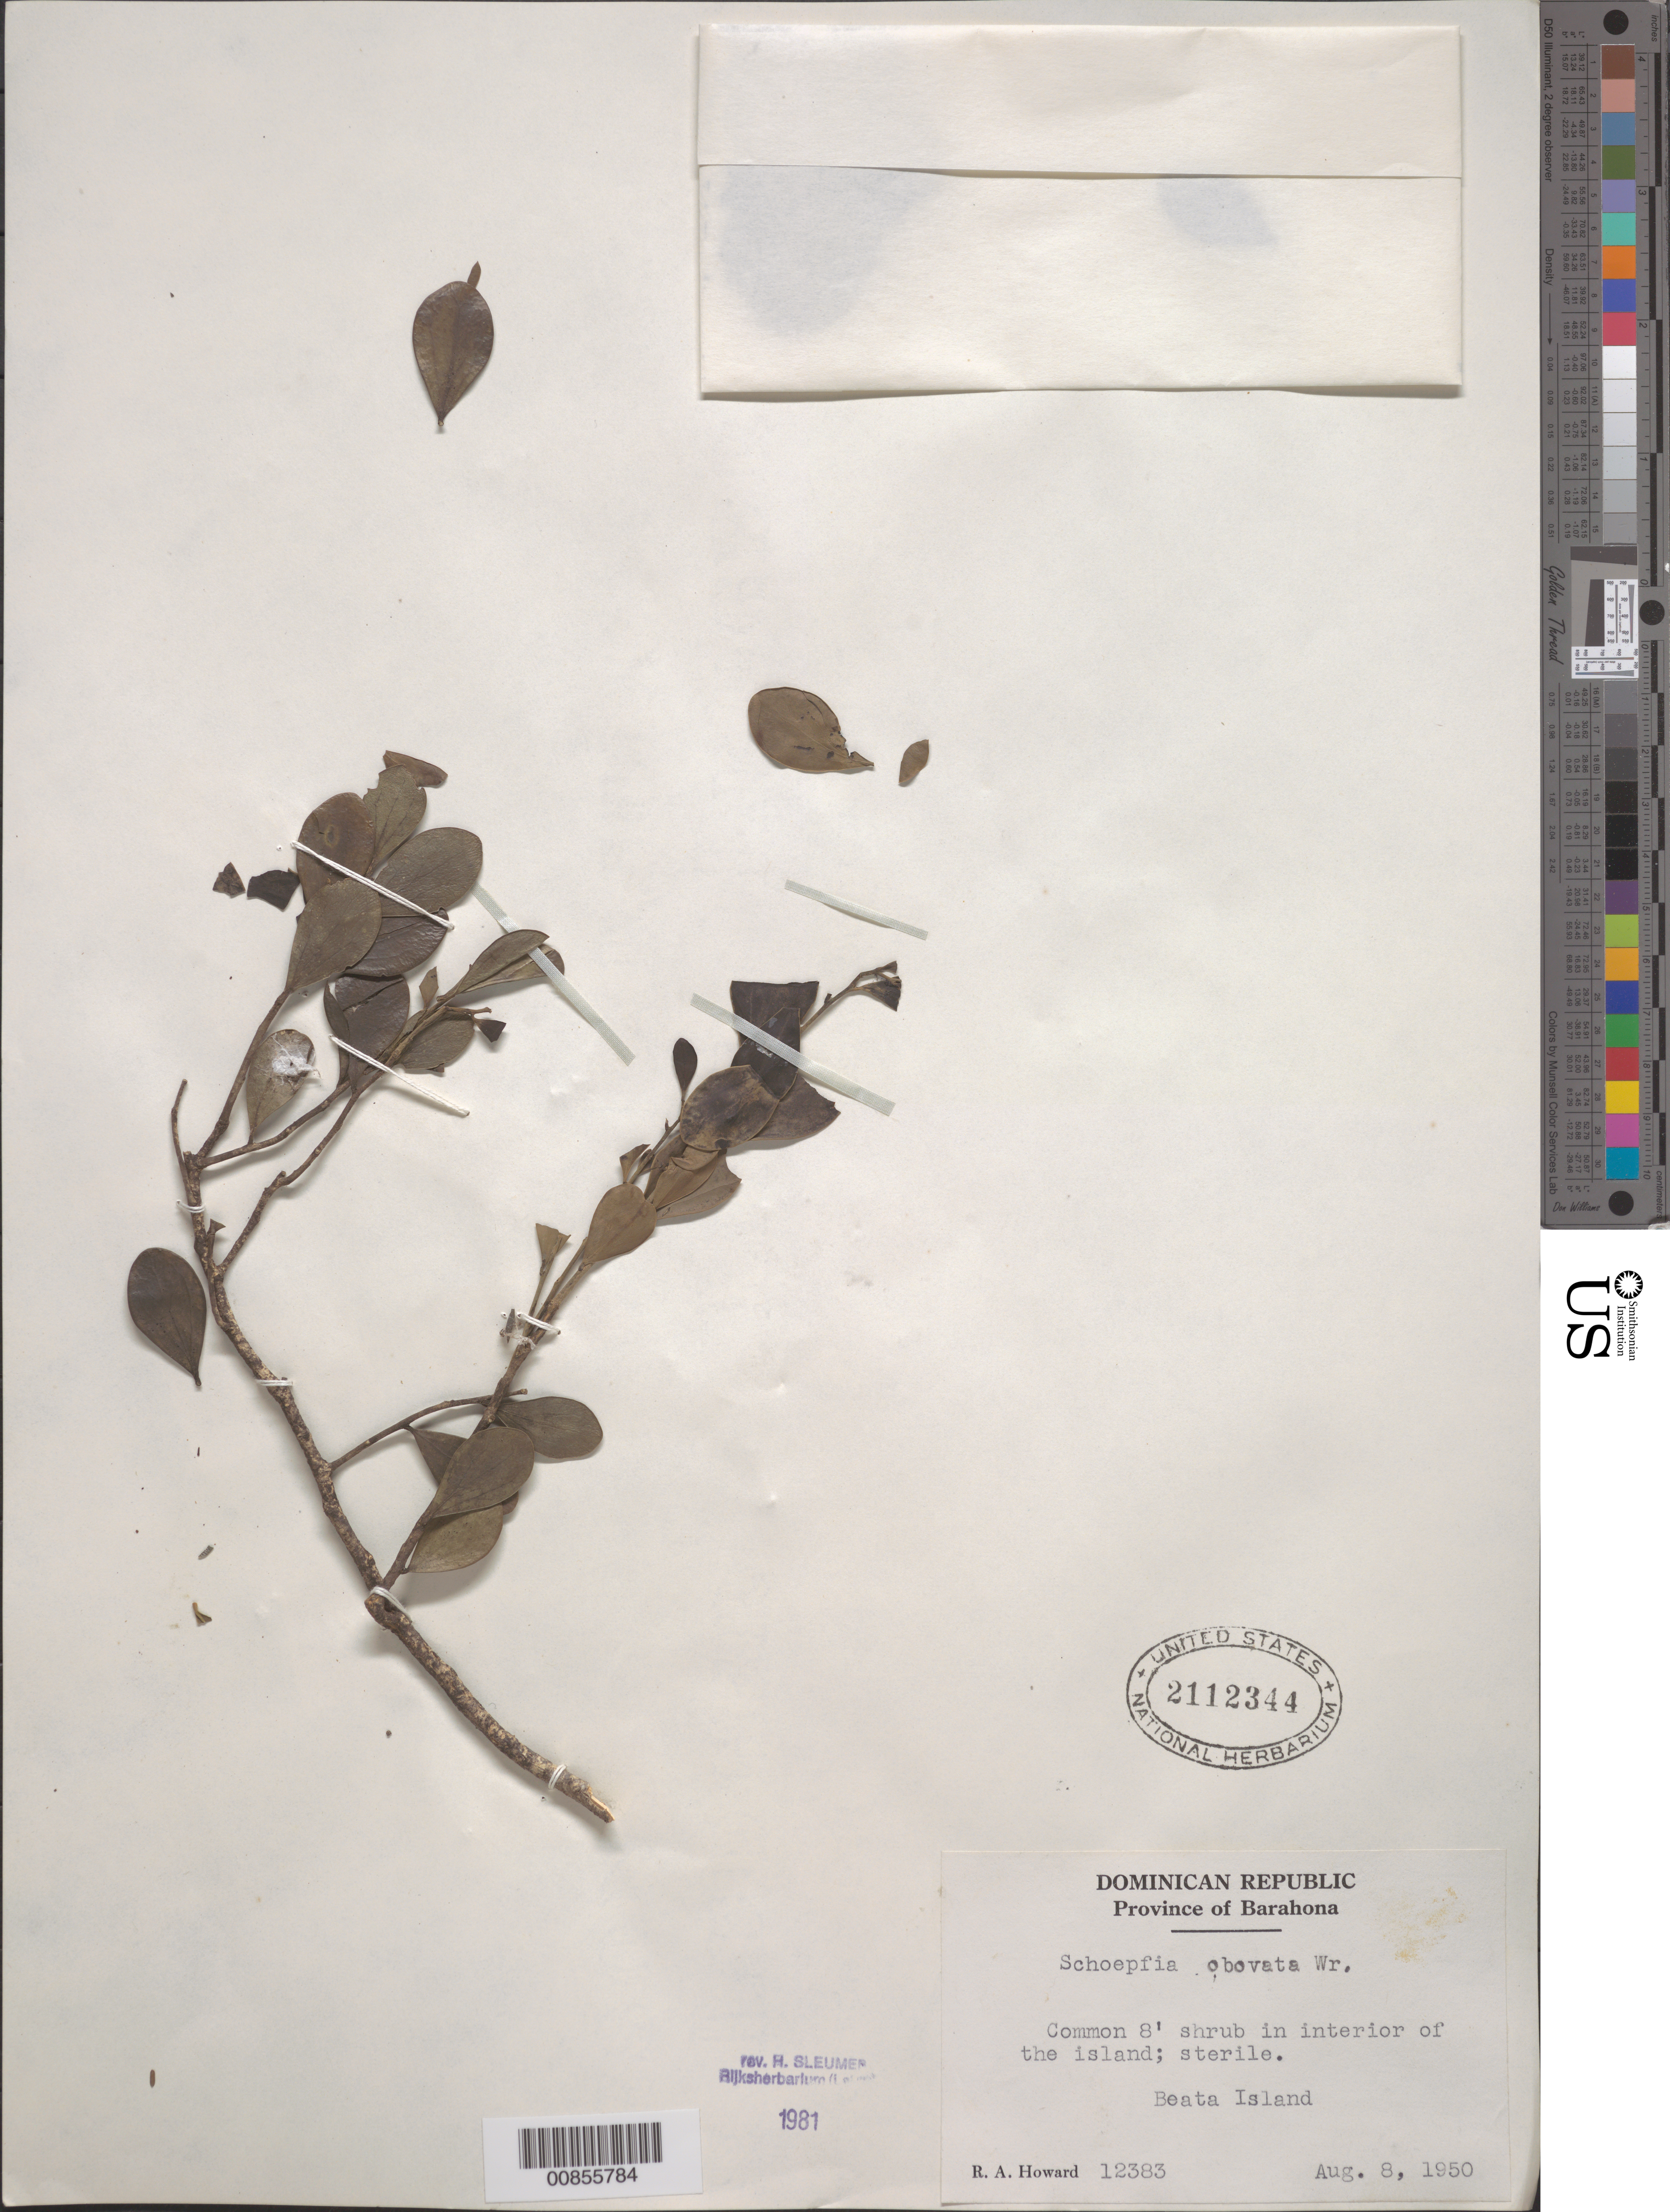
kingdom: Plantae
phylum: Tracheophyta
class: Magnoliopsida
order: Santalales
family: Schoepfiaceae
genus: Schoepfia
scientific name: Schoepfia obovata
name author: C. Wright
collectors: R. A. Howard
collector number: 12383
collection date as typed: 08 Aug 1950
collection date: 1950-08-08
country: Dominican Republic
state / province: Barahona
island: Isla Beata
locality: In the interior of Beata Island.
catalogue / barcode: US 2112344